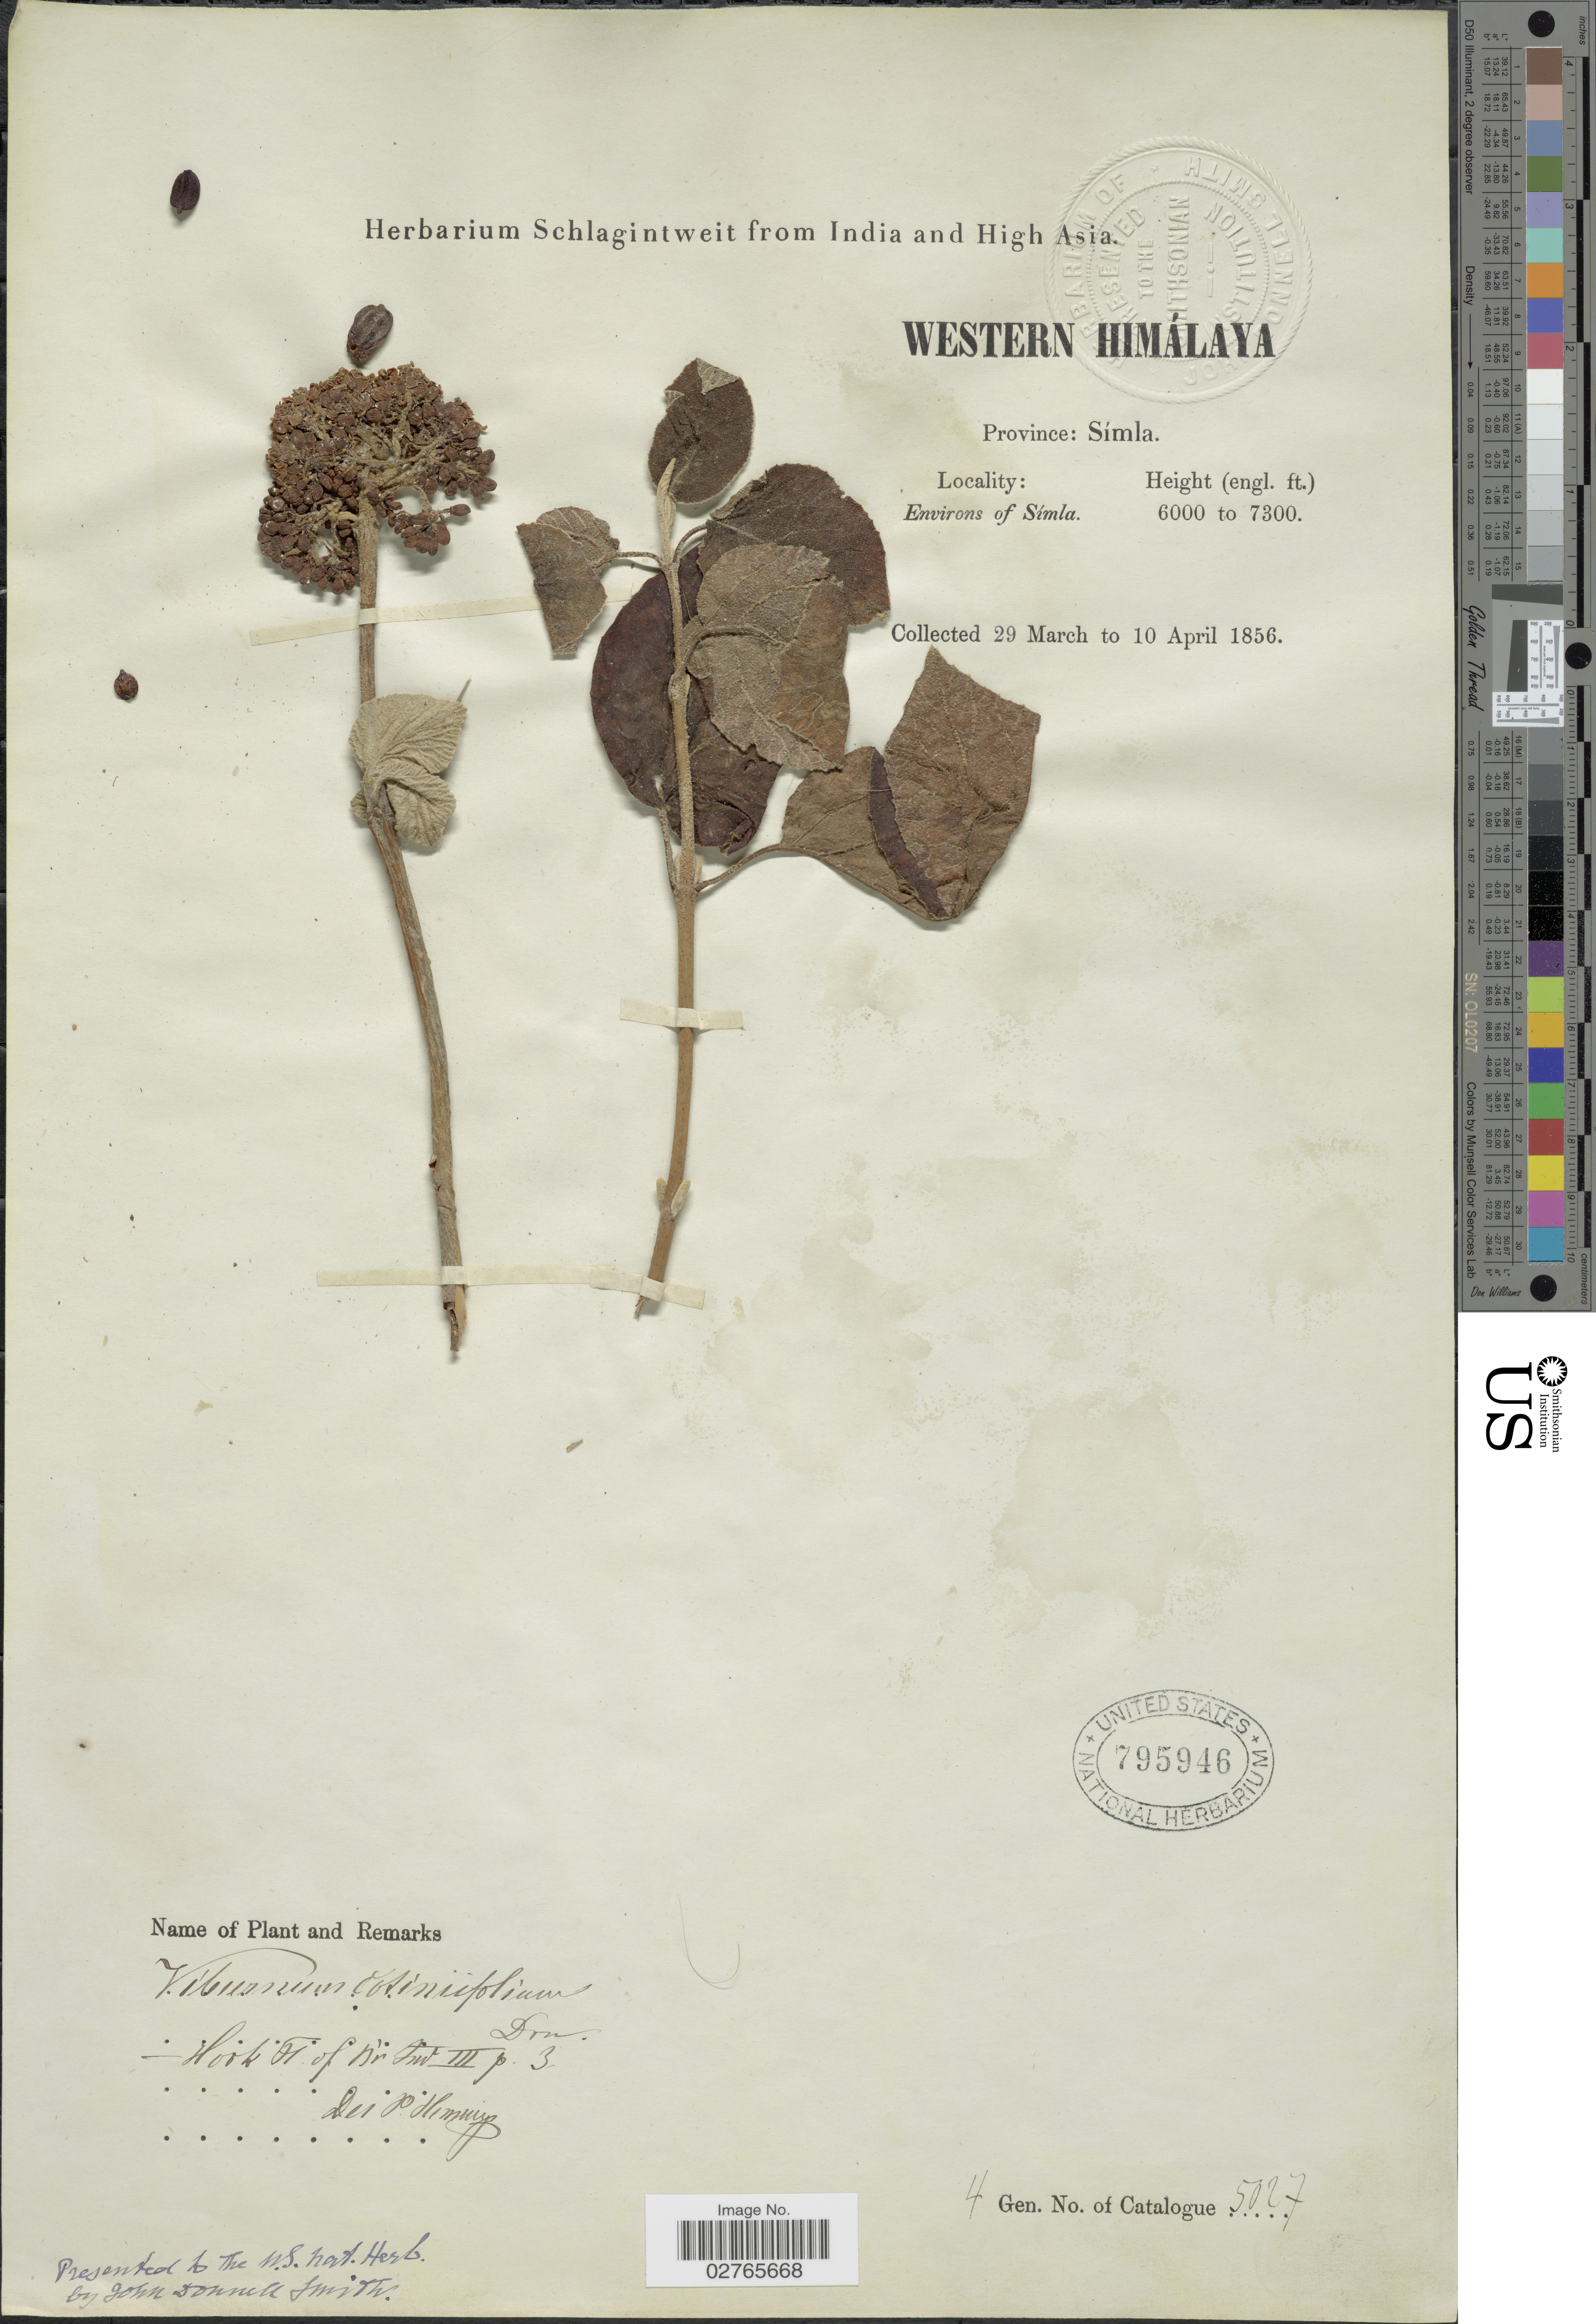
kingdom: Plantae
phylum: Tracheophyta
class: Magnoliopsida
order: Dipsacales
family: Viburnaceae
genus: Viburnum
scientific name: Viburnum cotinifolium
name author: D. Don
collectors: ex herb. Schlagintweit from India and High Asia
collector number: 5027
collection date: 1856-03-29/1856-04-10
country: India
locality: Western Himálaya. Province: Símla. Environs of Símla.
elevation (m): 1829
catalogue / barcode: US 795946